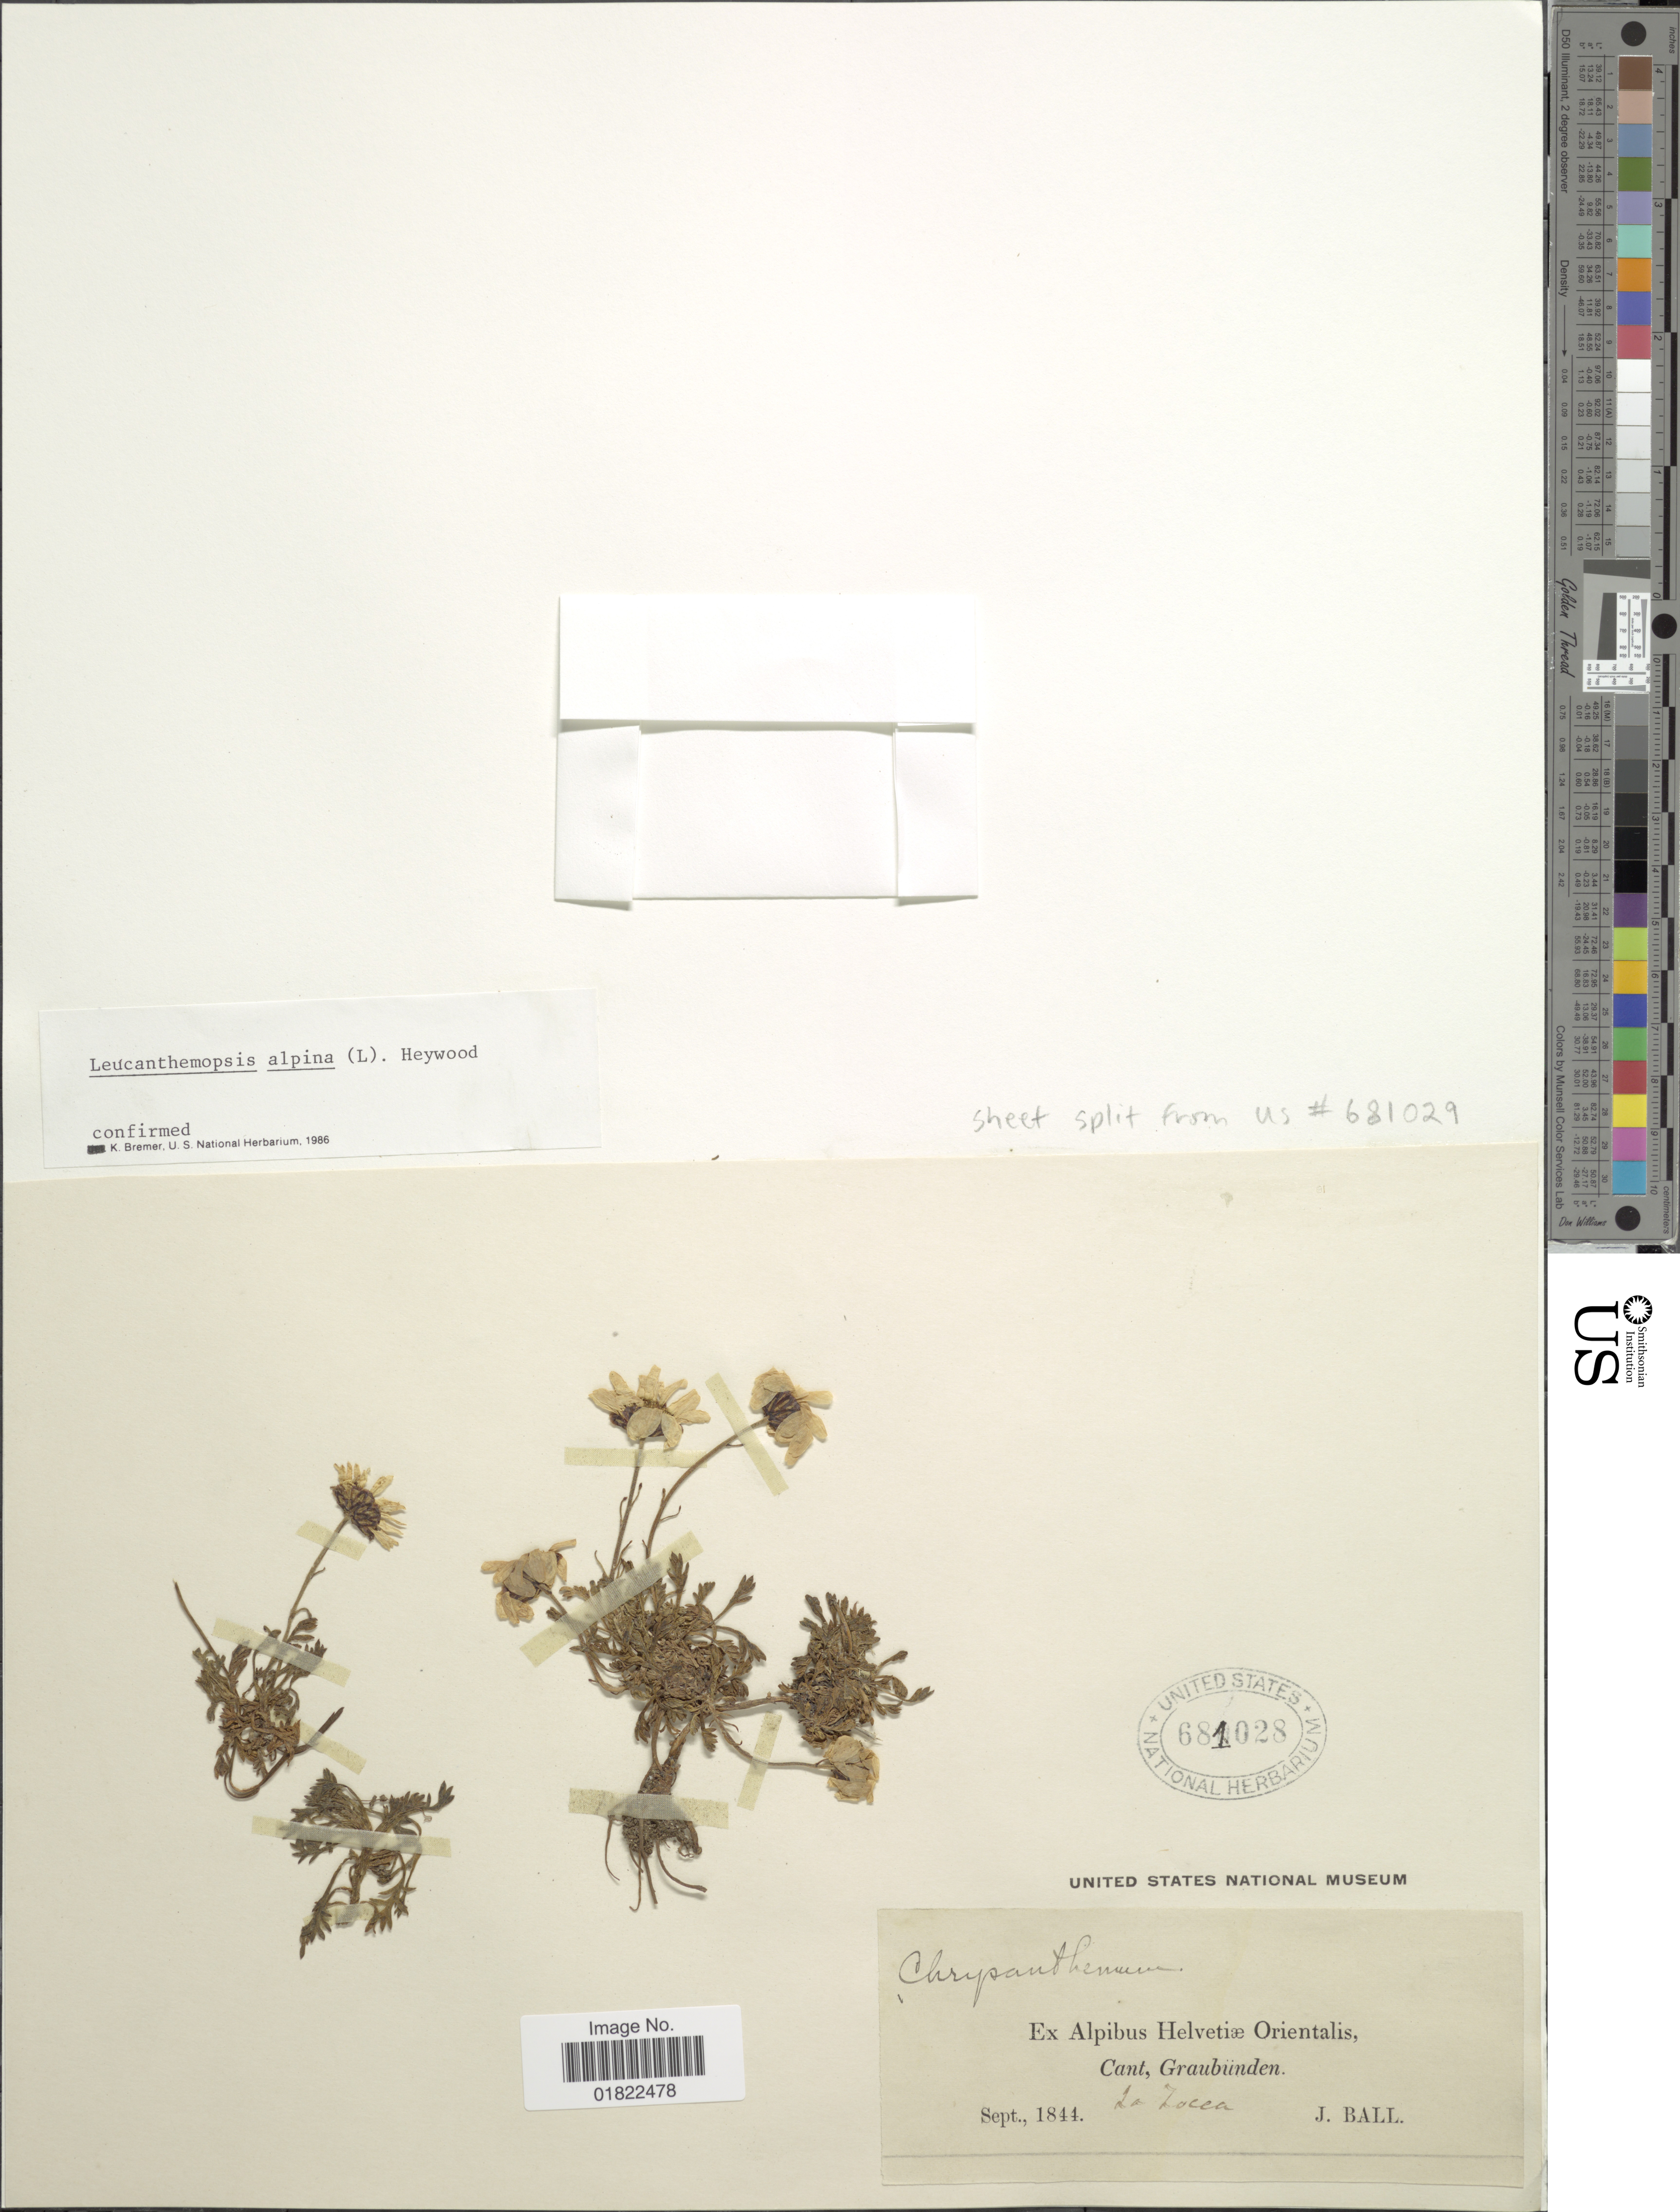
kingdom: Plantae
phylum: Tracheophyta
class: Magnoliopsida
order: Asterales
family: Asteraceae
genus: Leucanthemopsis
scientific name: Leucanthemopsis alpina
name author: (L.) Heywood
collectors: J. Ball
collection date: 1844-09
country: Switzerland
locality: Alpibus Helvetiæ Orientalis, Cant, Graubünden, La Zocca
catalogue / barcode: US 681028